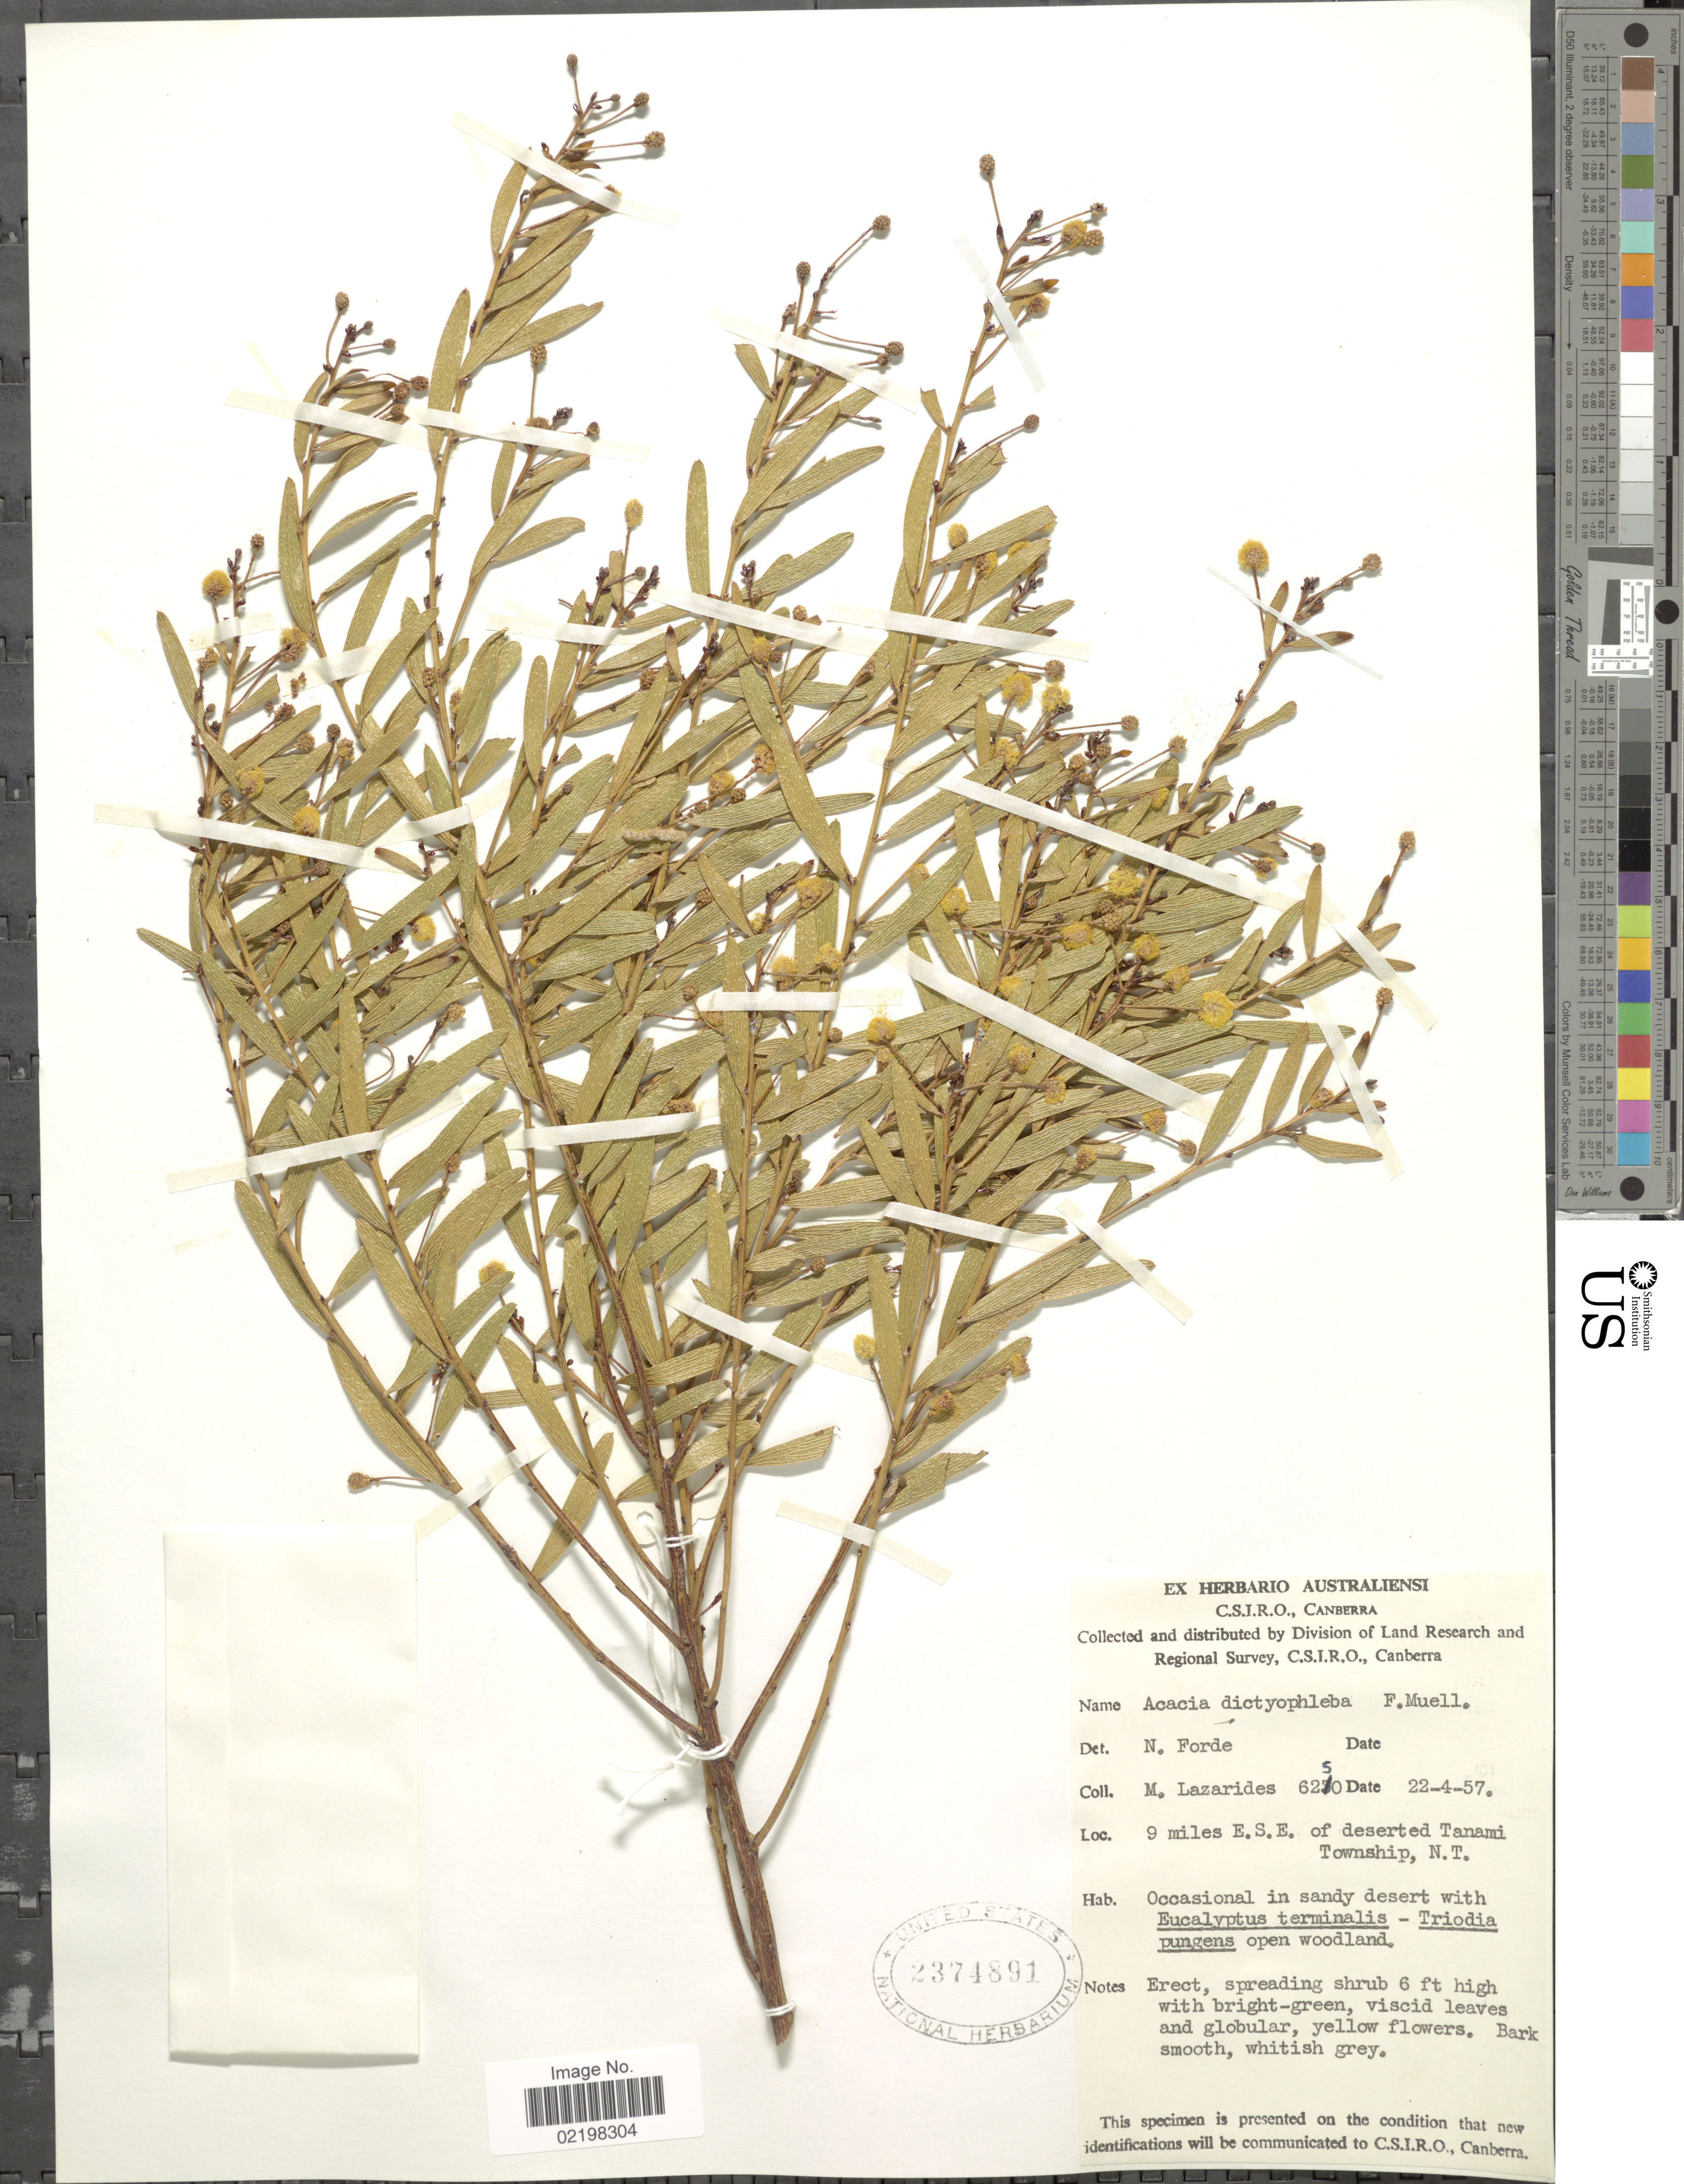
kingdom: Plantae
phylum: Tracheophyta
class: Magnoliopsida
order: Fabales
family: Fabaceae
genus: Acacia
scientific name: Acacia dictyophleba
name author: F. Muell.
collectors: M. Lazarides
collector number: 6250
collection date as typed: Transcribed d/m/y: 22/4/57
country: Australia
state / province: Northern Territory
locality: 9 miles E.S.E. of deserted Tanami Township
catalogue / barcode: US 2374891